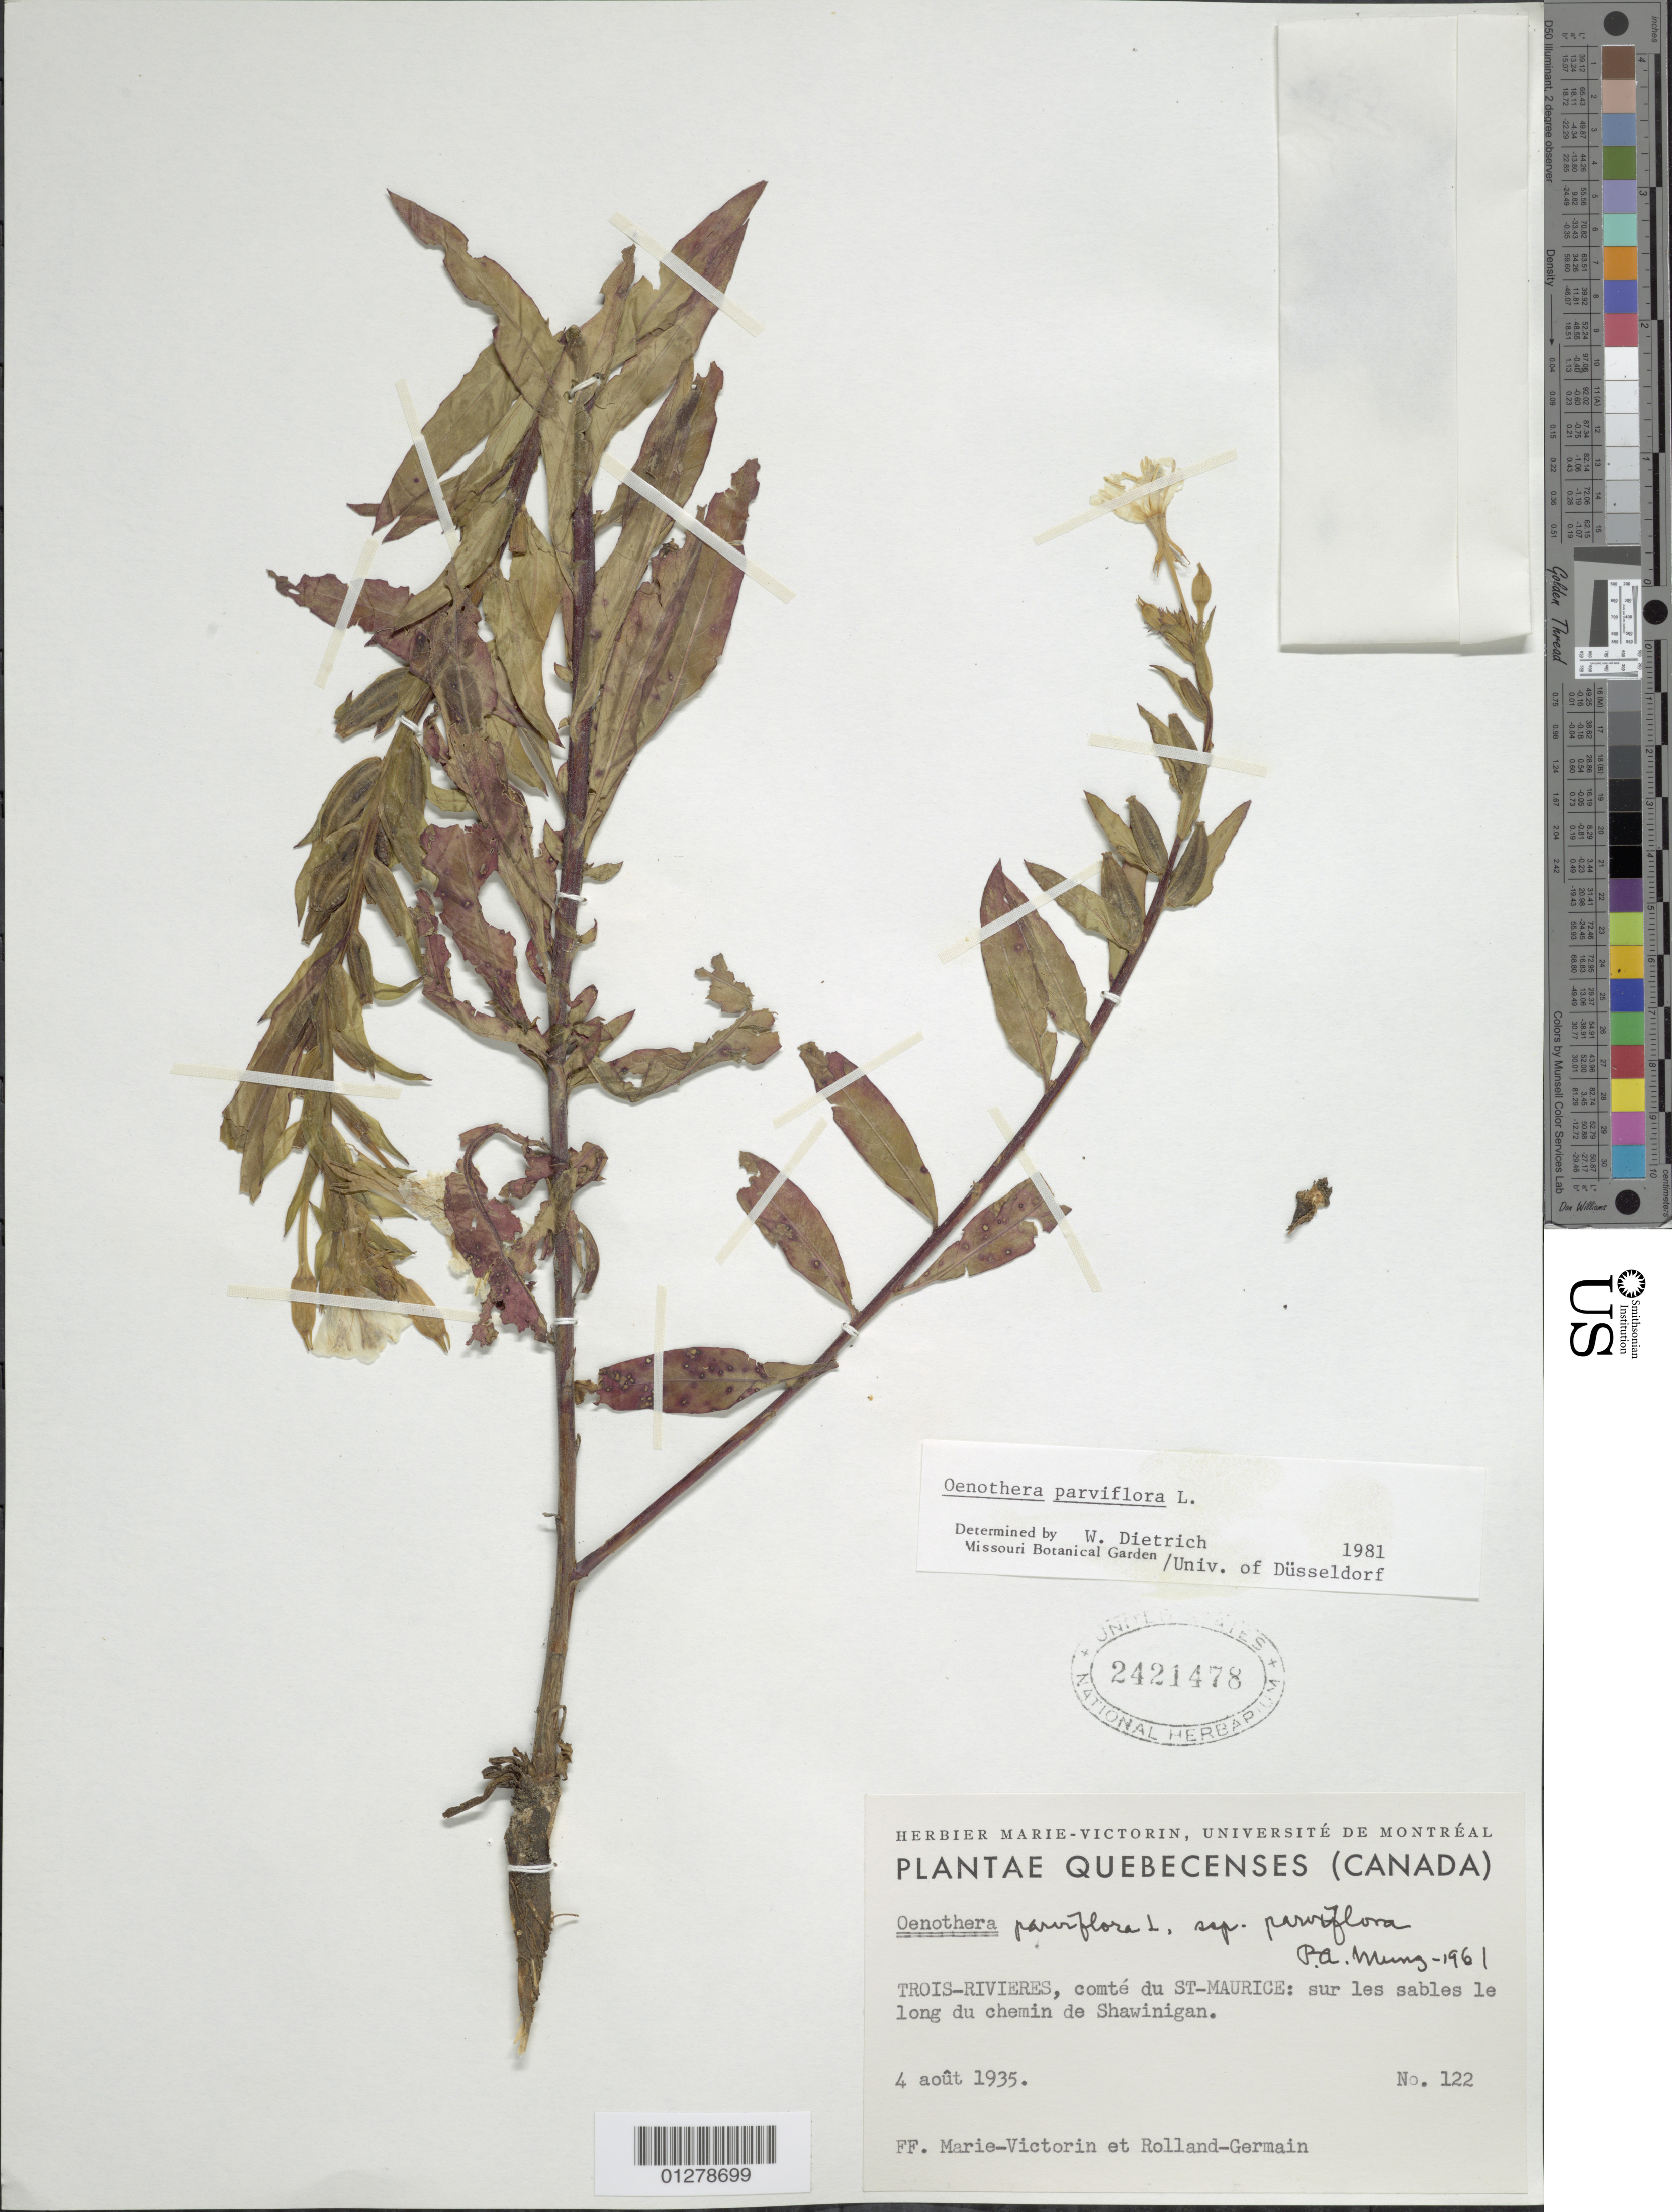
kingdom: Plantae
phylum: Tracheophyta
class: Magnoliopsida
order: Myrtales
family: Onagraceae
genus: Oenothera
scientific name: Oenothera parviflora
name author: L.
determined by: Dietrich, W.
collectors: Fr. Marie-Victorin & Rolland-Germain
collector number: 122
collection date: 1935-08-04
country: Canada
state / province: Quebec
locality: Trois- Rivieres, comte du St. Maurice.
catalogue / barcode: US 2421478